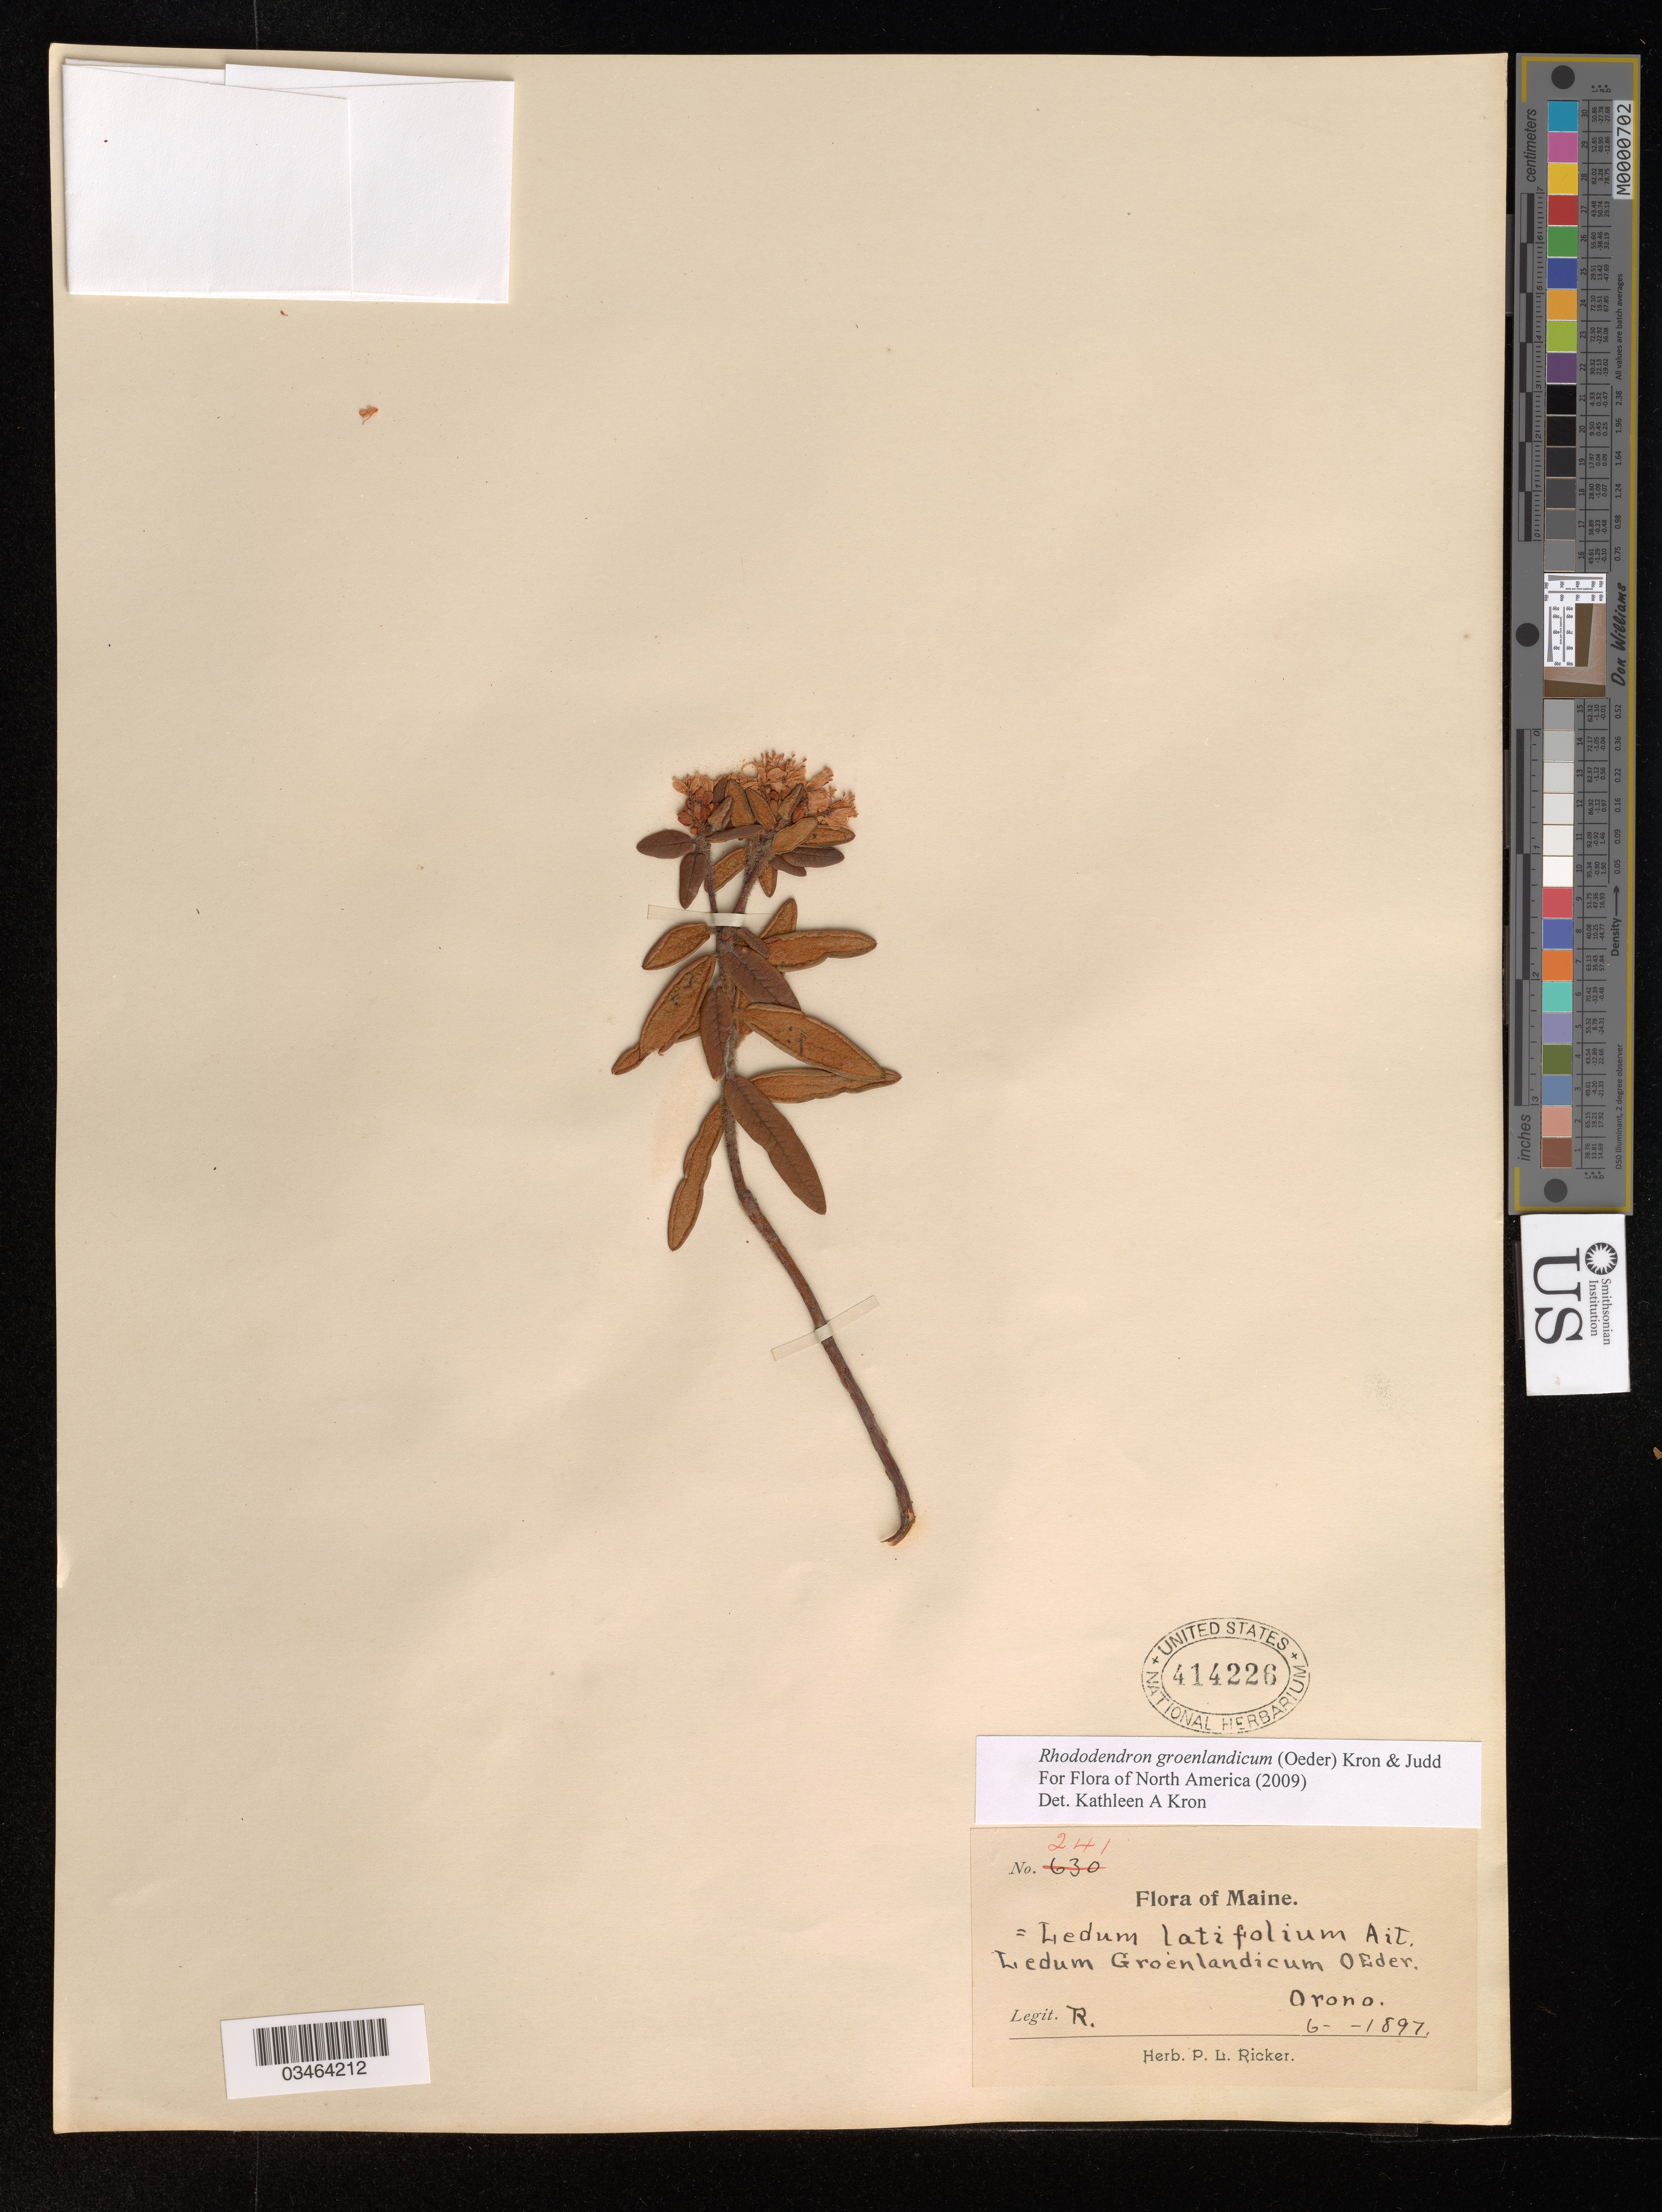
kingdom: Plantae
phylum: Tracheophyta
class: Magnoliopsida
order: Ericales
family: Ericaceae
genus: Rhododendron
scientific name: Rhododendron groenlandicum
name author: (Oeder) Kron & Judd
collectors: P. Ricker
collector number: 241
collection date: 1897-06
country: United States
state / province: Maine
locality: Orono.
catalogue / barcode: US 414226